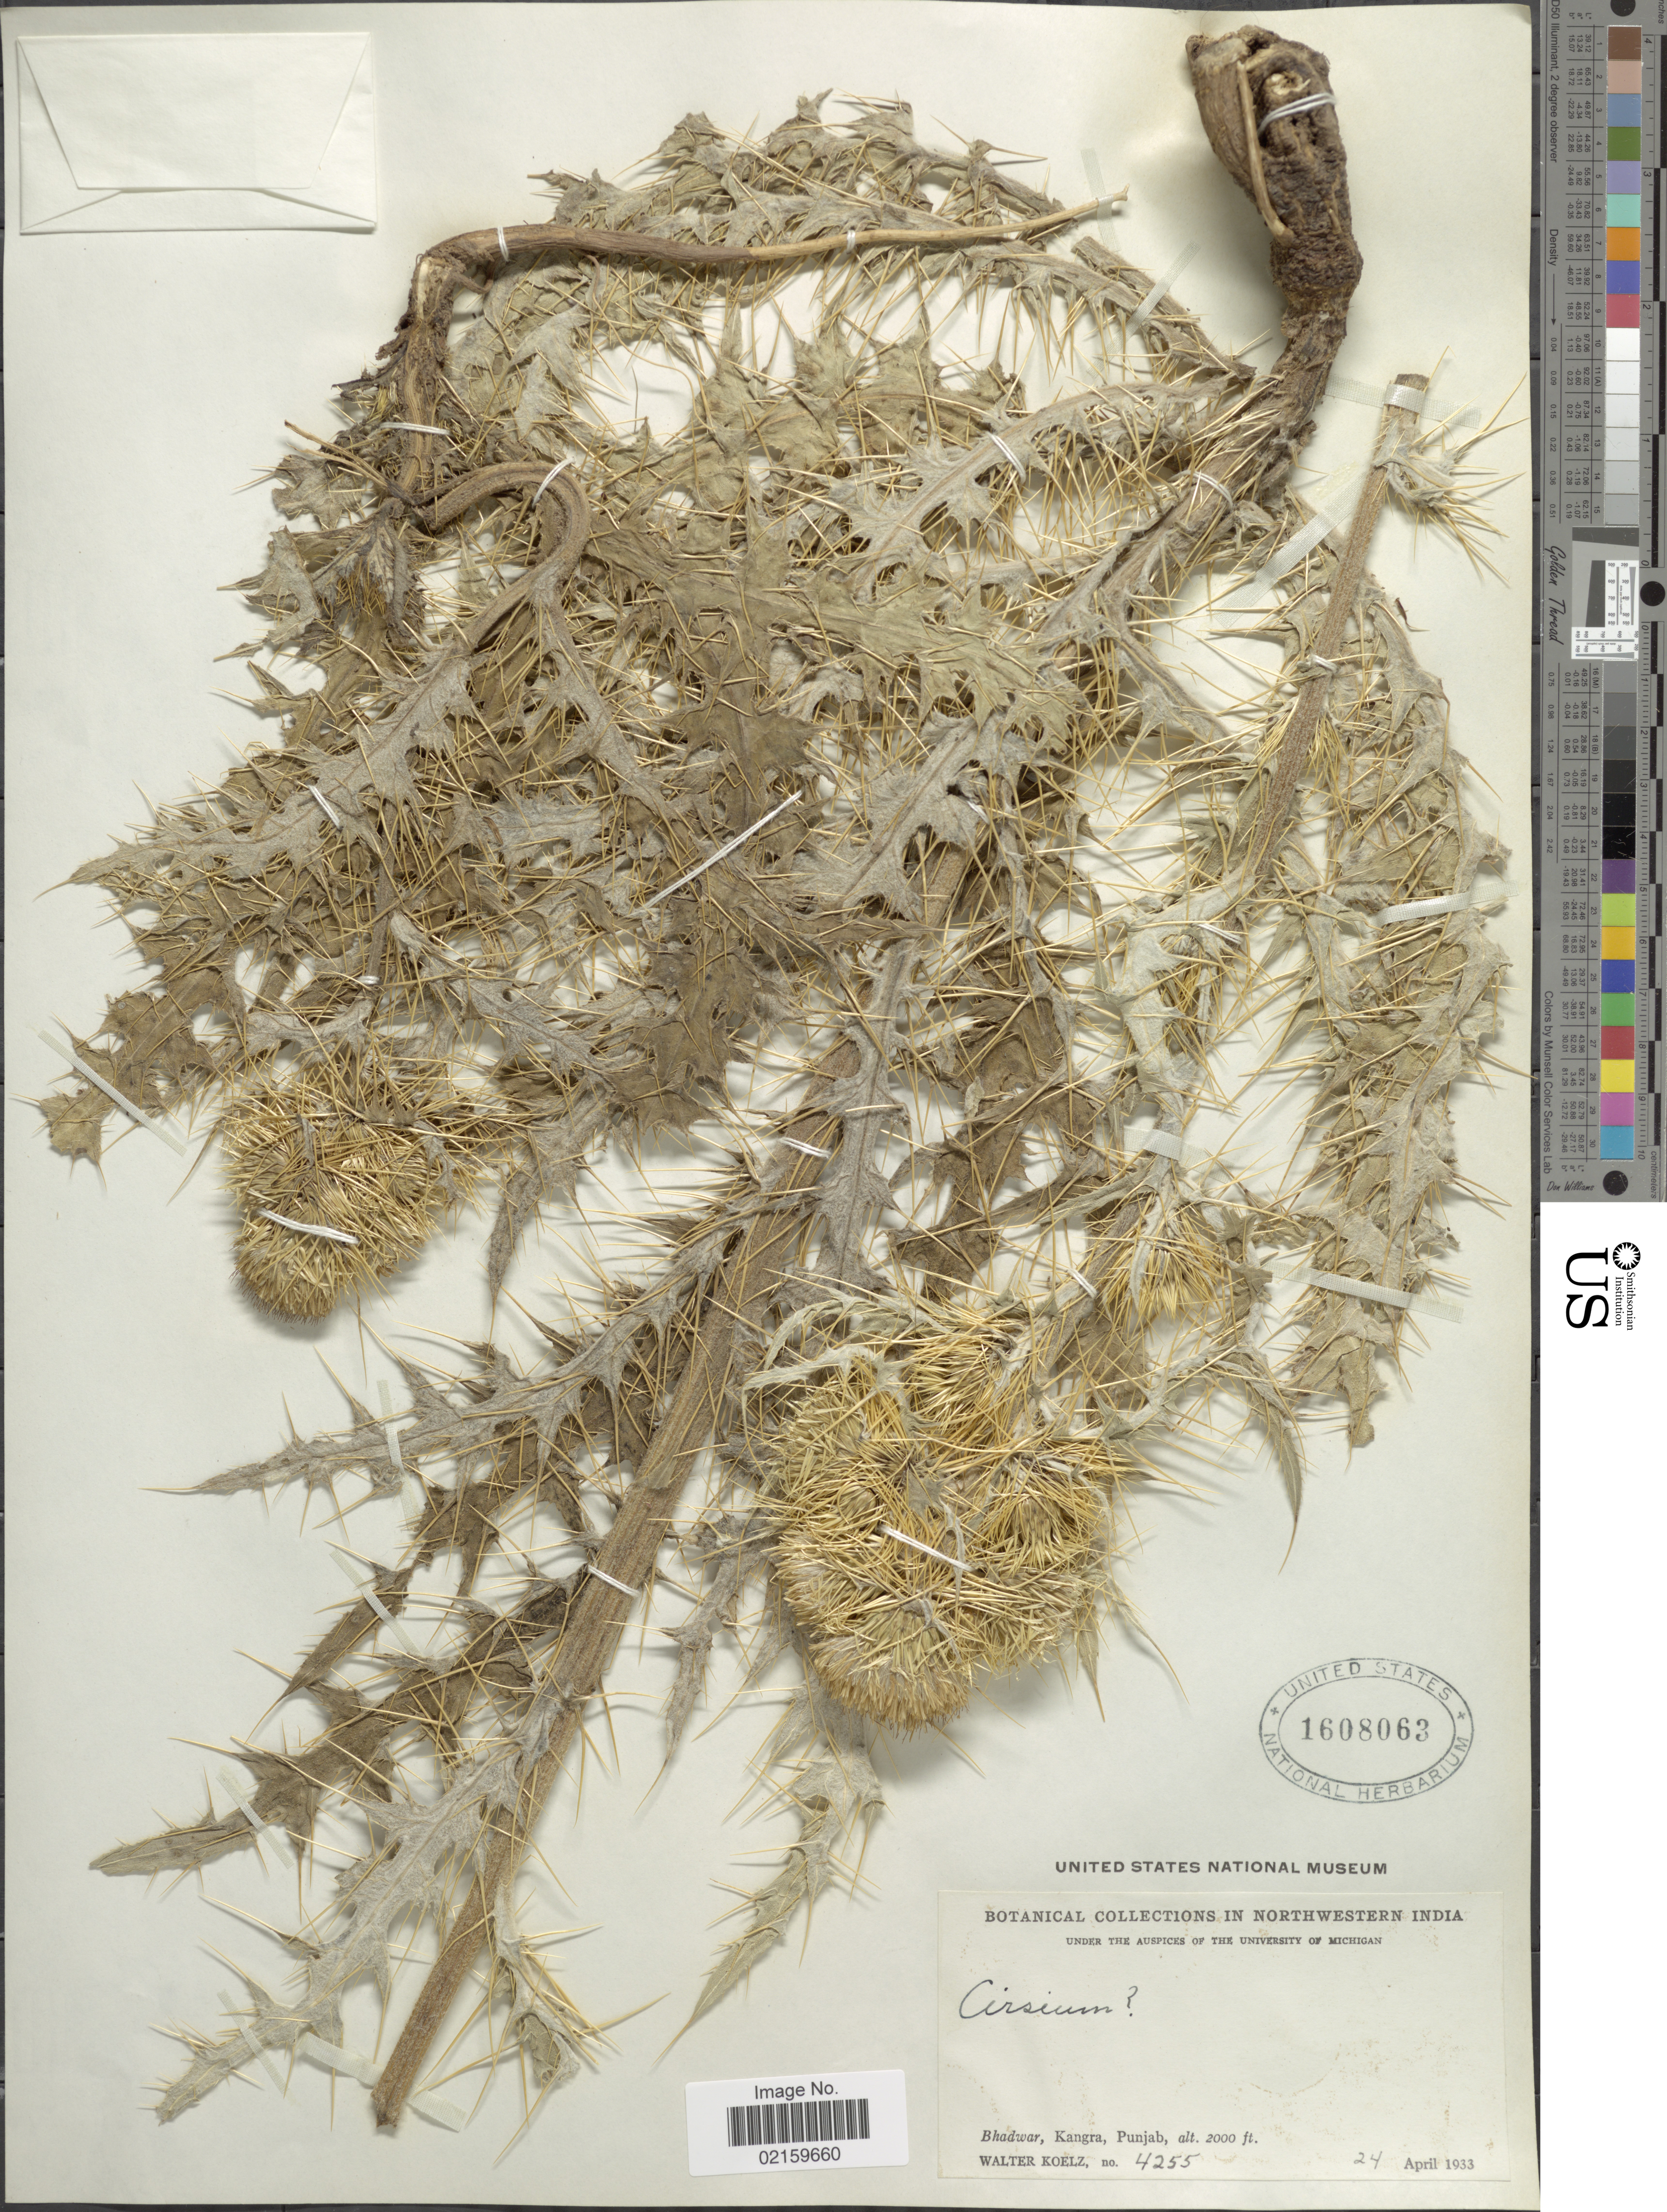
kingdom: Plantae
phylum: Tracheophyta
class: Magnoliopsida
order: Asterales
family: Asteraceae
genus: Cirsium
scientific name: Cirsium sp.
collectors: W. N. Koelz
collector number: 4255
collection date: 1933-04-24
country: India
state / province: Himachal Pradesh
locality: Bhadwar, Kangra, Punjab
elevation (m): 610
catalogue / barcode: US 1608063